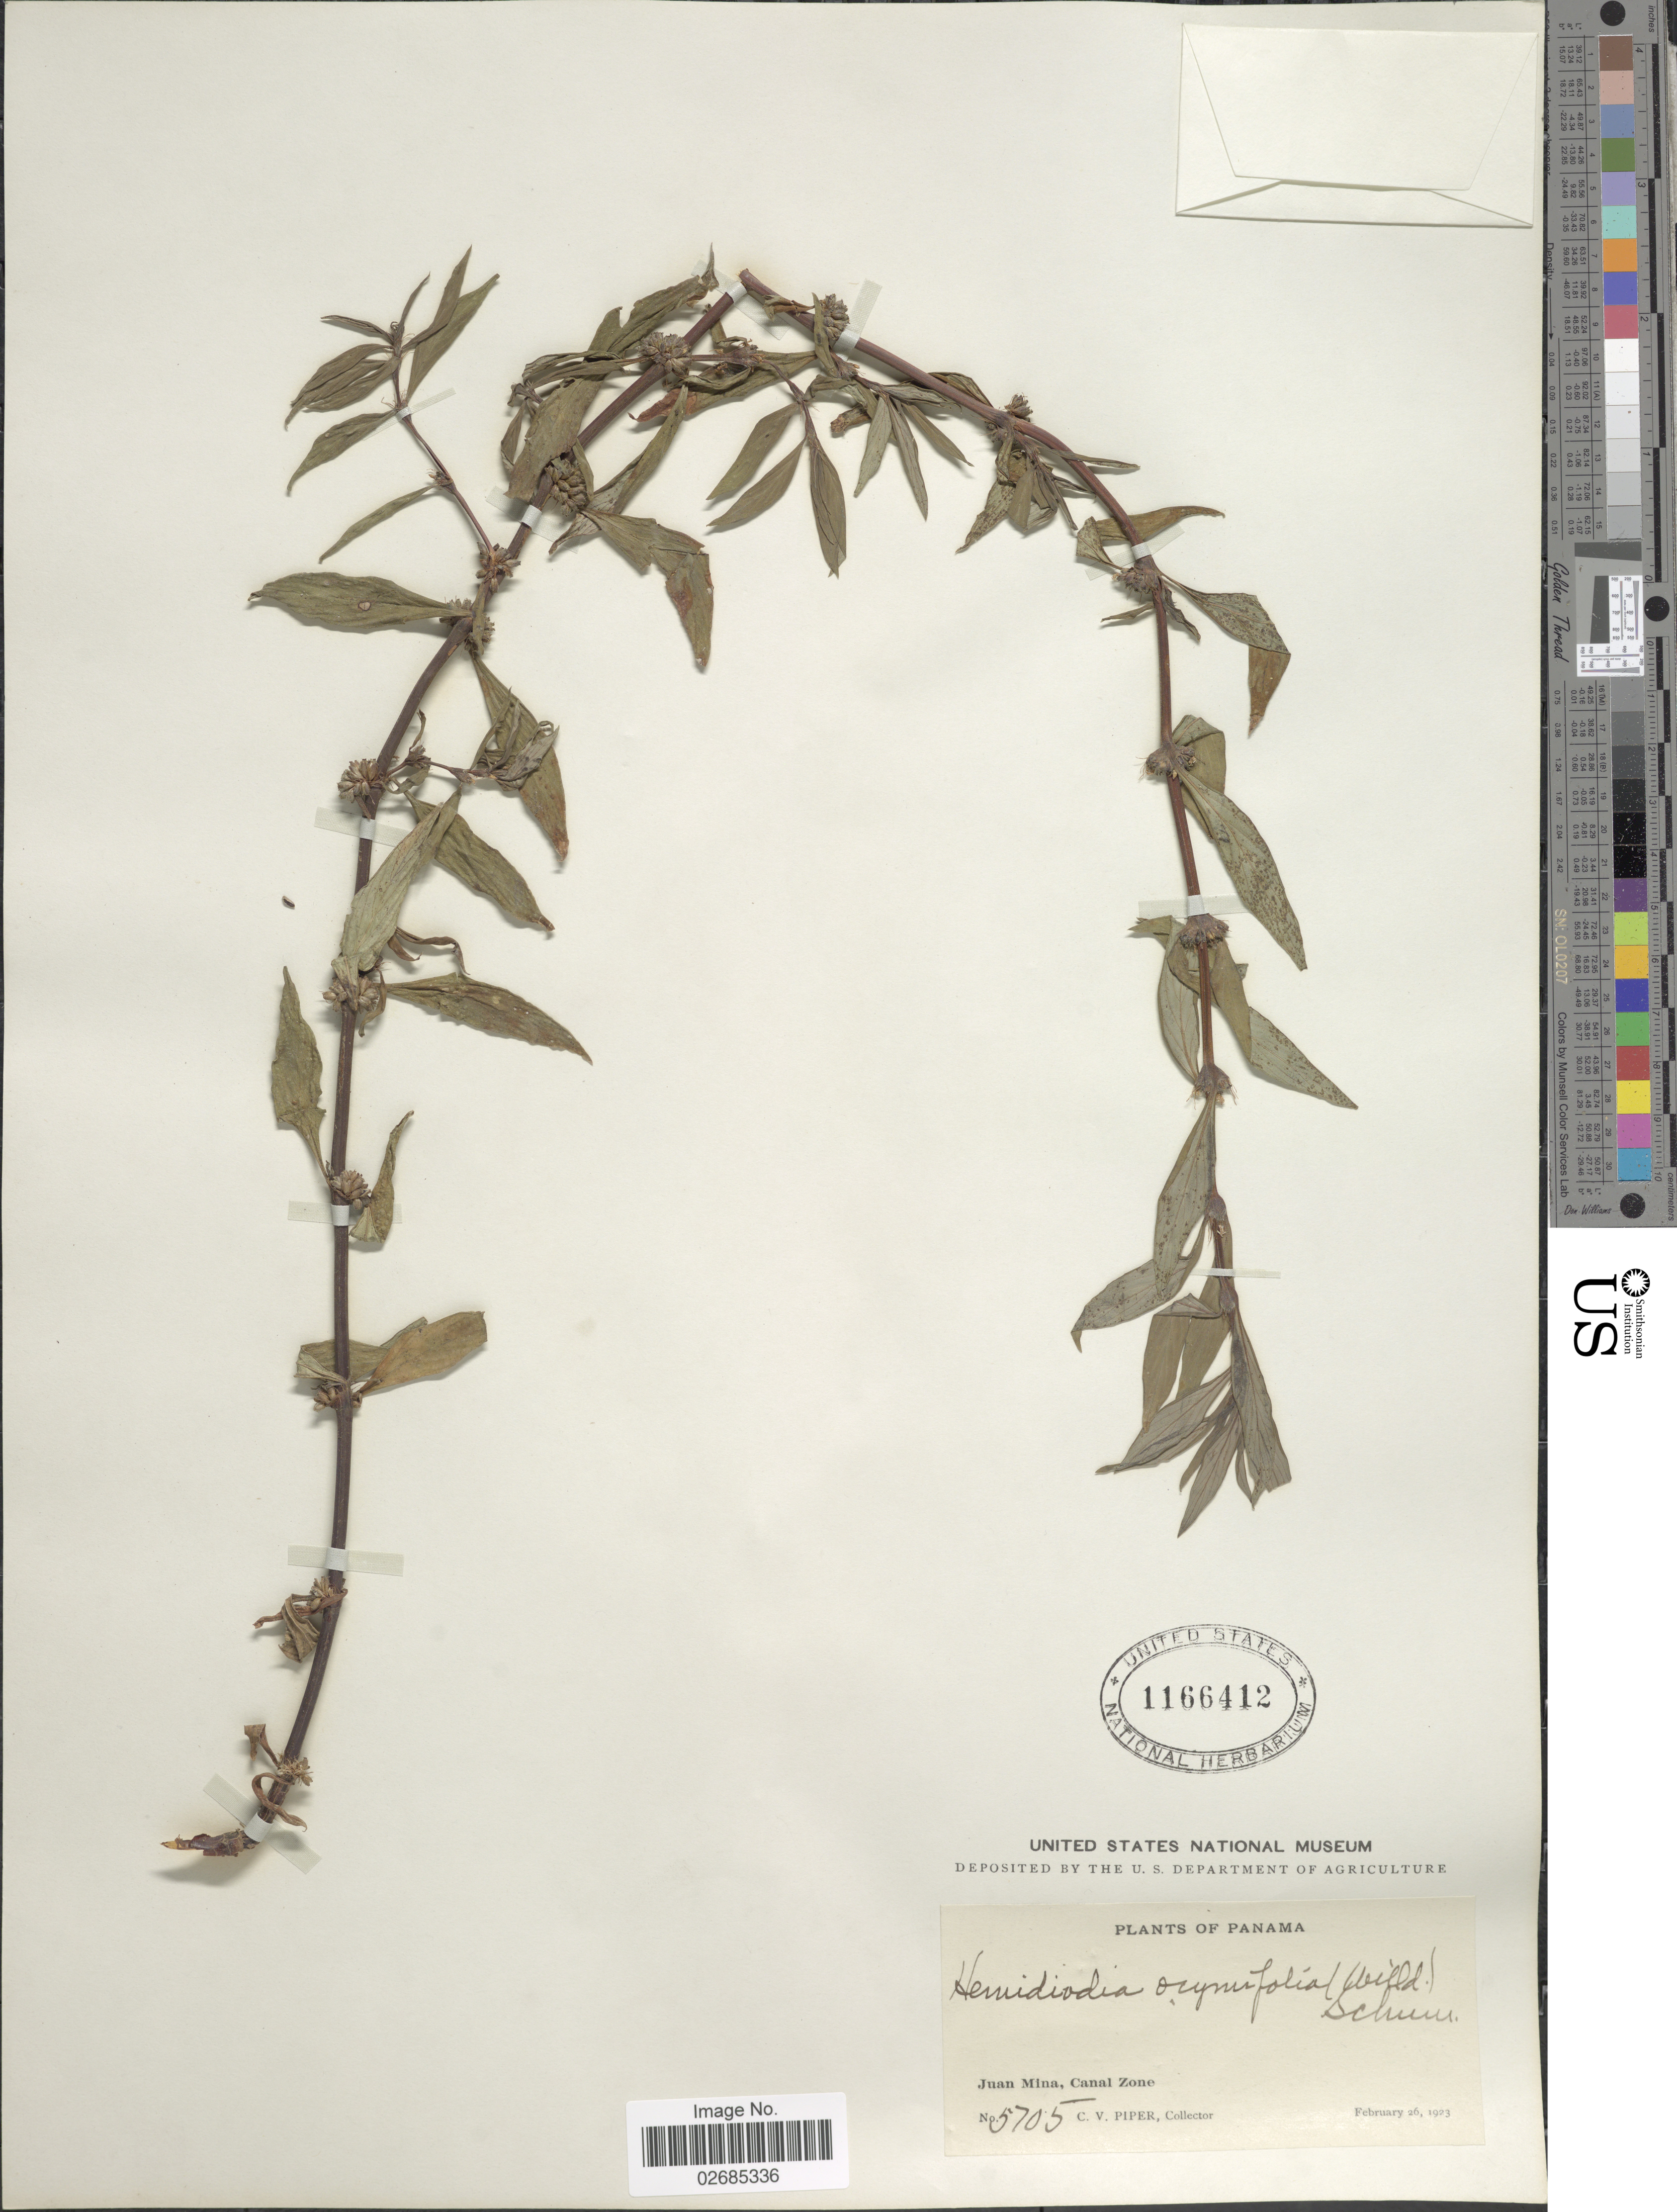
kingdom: Plantae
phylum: Tracheophyta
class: Magnoliopsida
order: Gentianales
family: Rubiaceae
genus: Hemidiodia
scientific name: Hemidiodia ocimifolia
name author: (Willd.) K. Schum.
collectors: C. V. Piper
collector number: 5705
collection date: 1923-02-26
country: Panama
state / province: Colón / Panamá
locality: Juan Mina, Canal Zone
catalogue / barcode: US 1166412